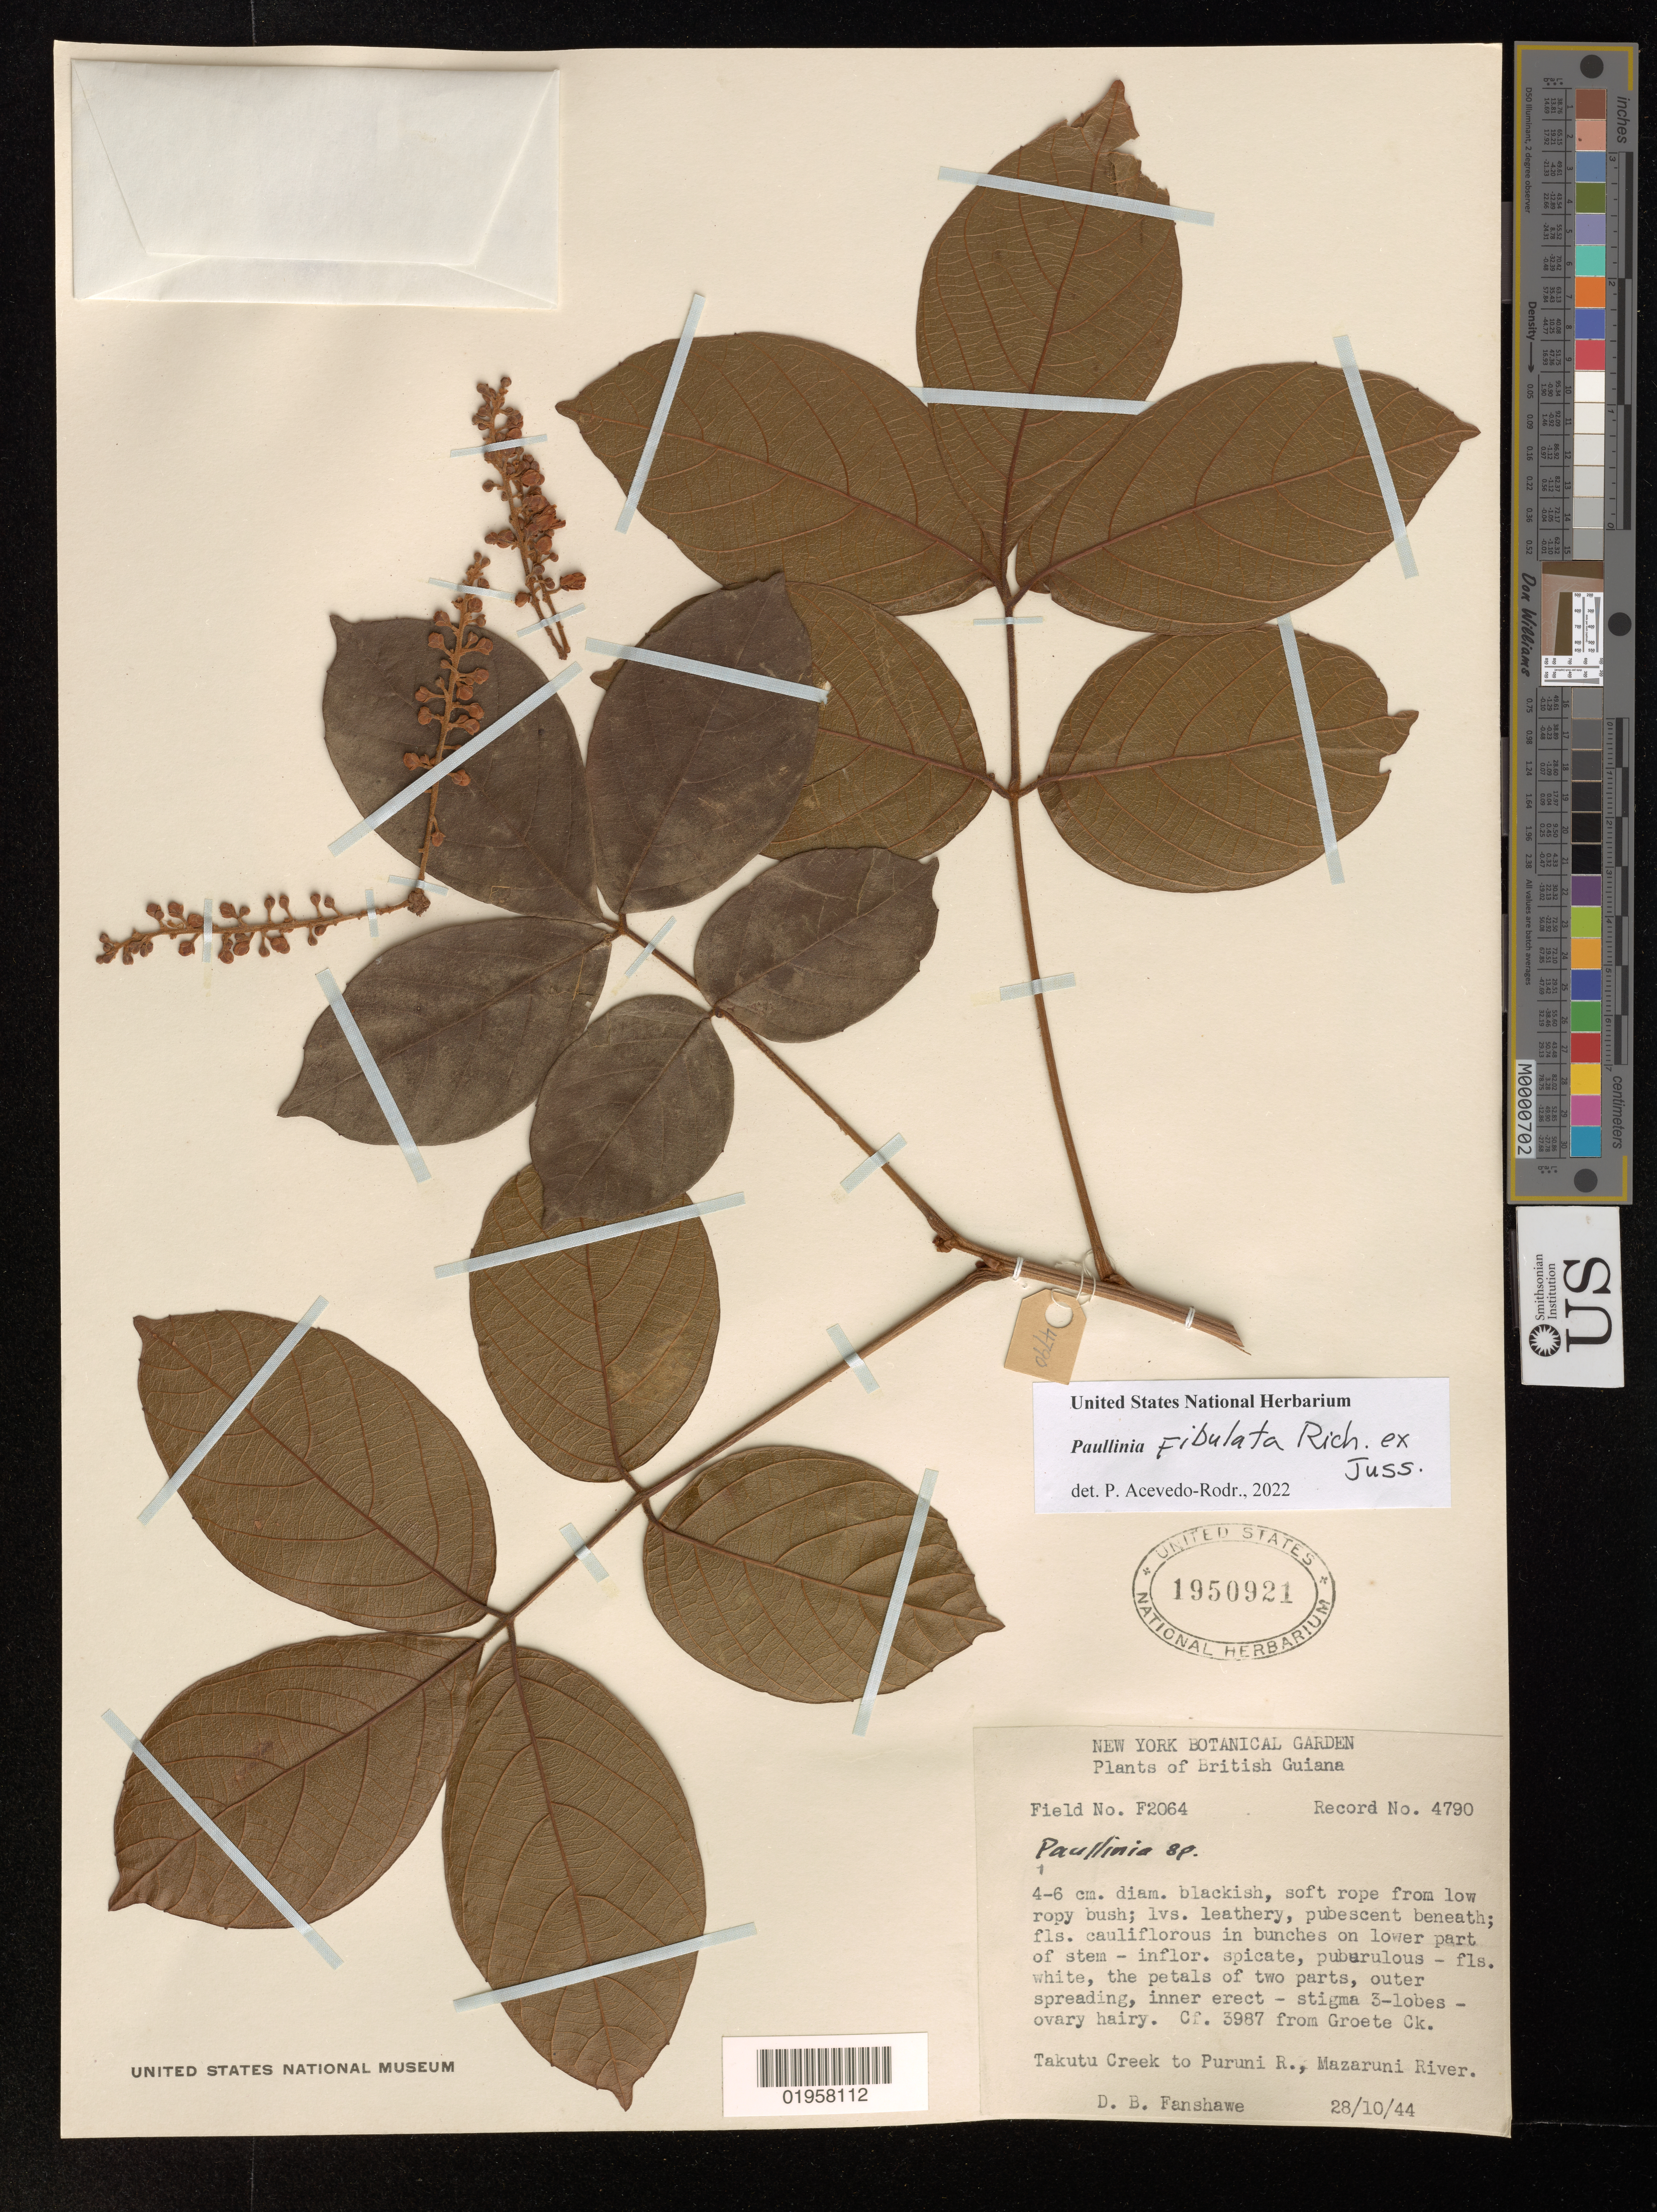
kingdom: Plantae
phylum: Tracheophyta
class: Magnoliopsida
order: Sapindales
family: Sapindaceae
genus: Paullinia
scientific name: Paullinia fibulata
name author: Rich. ex Juss.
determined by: Acevedo-Rodriguez, P., (US), Smithsonian Institution - National Museum of Natural History (UNITED STATES)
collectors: D. B. Fanshawe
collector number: F2064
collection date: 1944-10-28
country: Guyana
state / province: U. Takutu-U. Essequibo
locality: British Guiana [Guyana]. Mazaruni River, Takutu Creek to Puruni R.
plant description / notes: FNo. F2064; Record No. 4790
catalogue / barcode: US 1950921